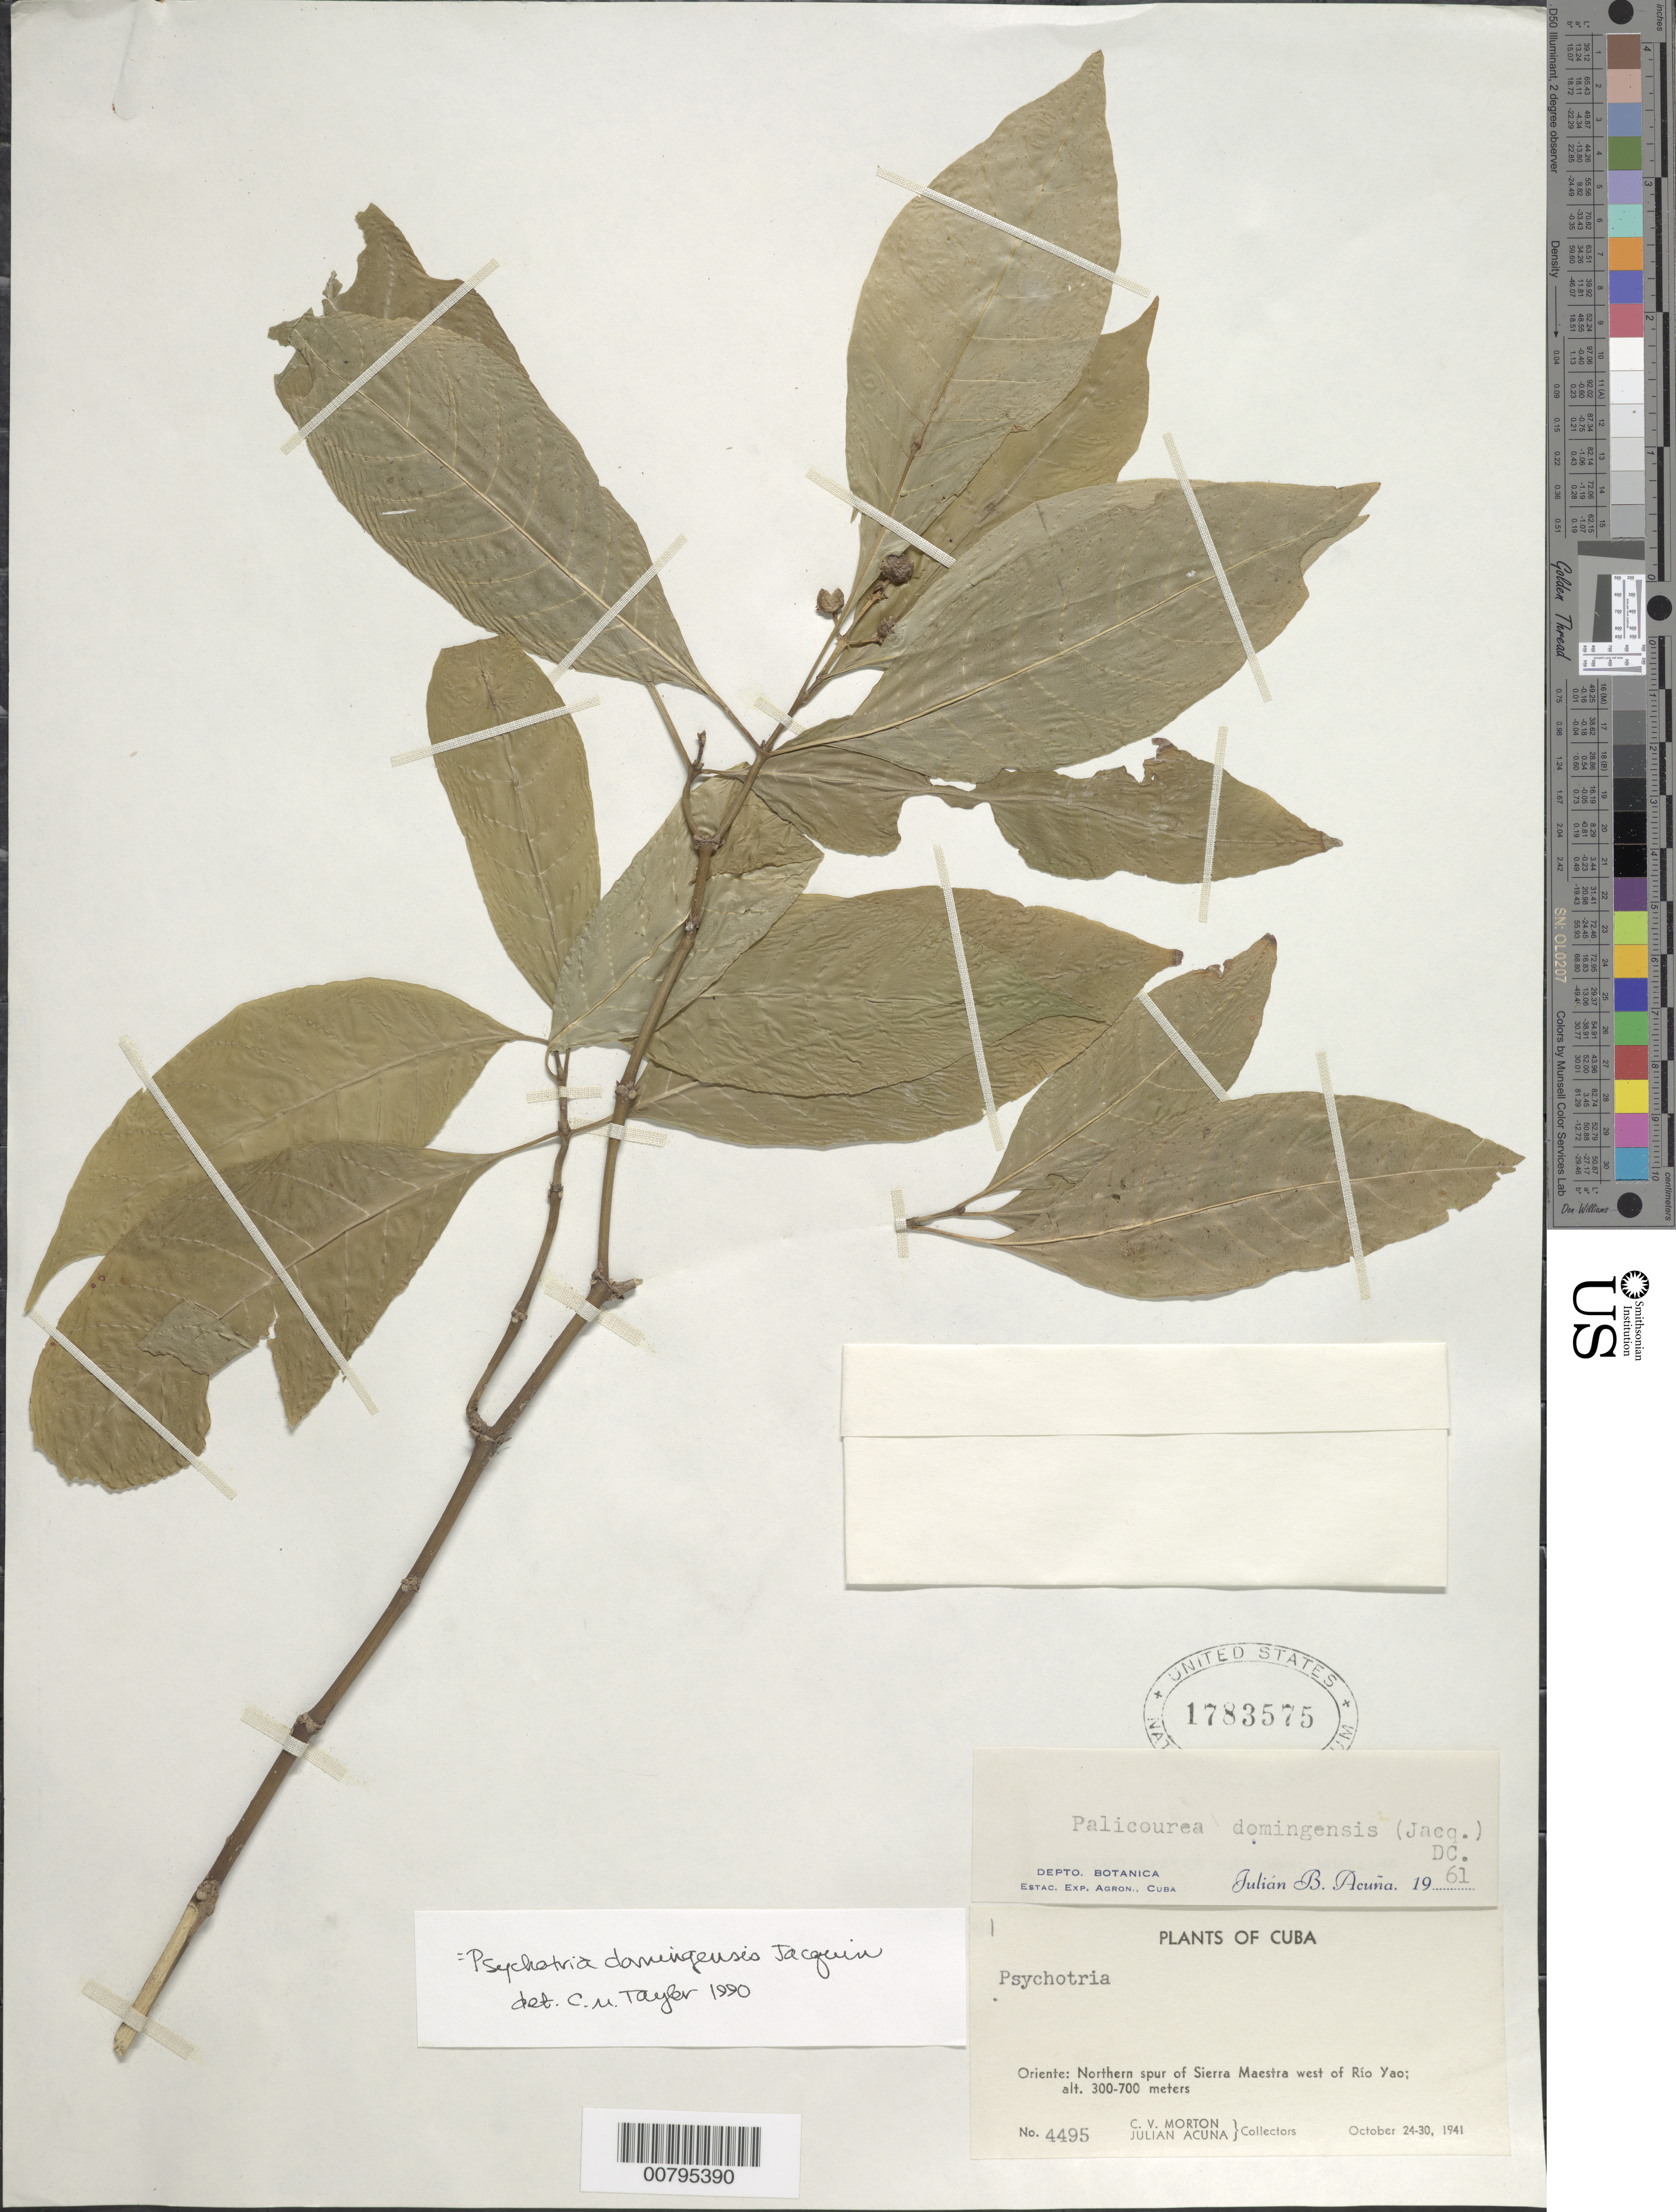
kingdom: Plantae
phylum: Tracheophyta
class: Magnoliopsida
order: Gentianales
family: Rubiaceae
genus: Psychotria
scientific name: Psychotria domingensis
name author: Jacq.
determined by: Taylor, Charlotte M.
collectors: C. V. Morton & J. Acuña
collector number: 4495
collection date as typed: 24 Oct 1941 to 30 Oct 1941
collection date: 1941-10-24/1941-10-30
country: Cuba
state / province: Oriente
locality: Northern spur of Sierra maestra west of Rio Yao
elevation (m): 300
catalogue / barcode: US 1783575